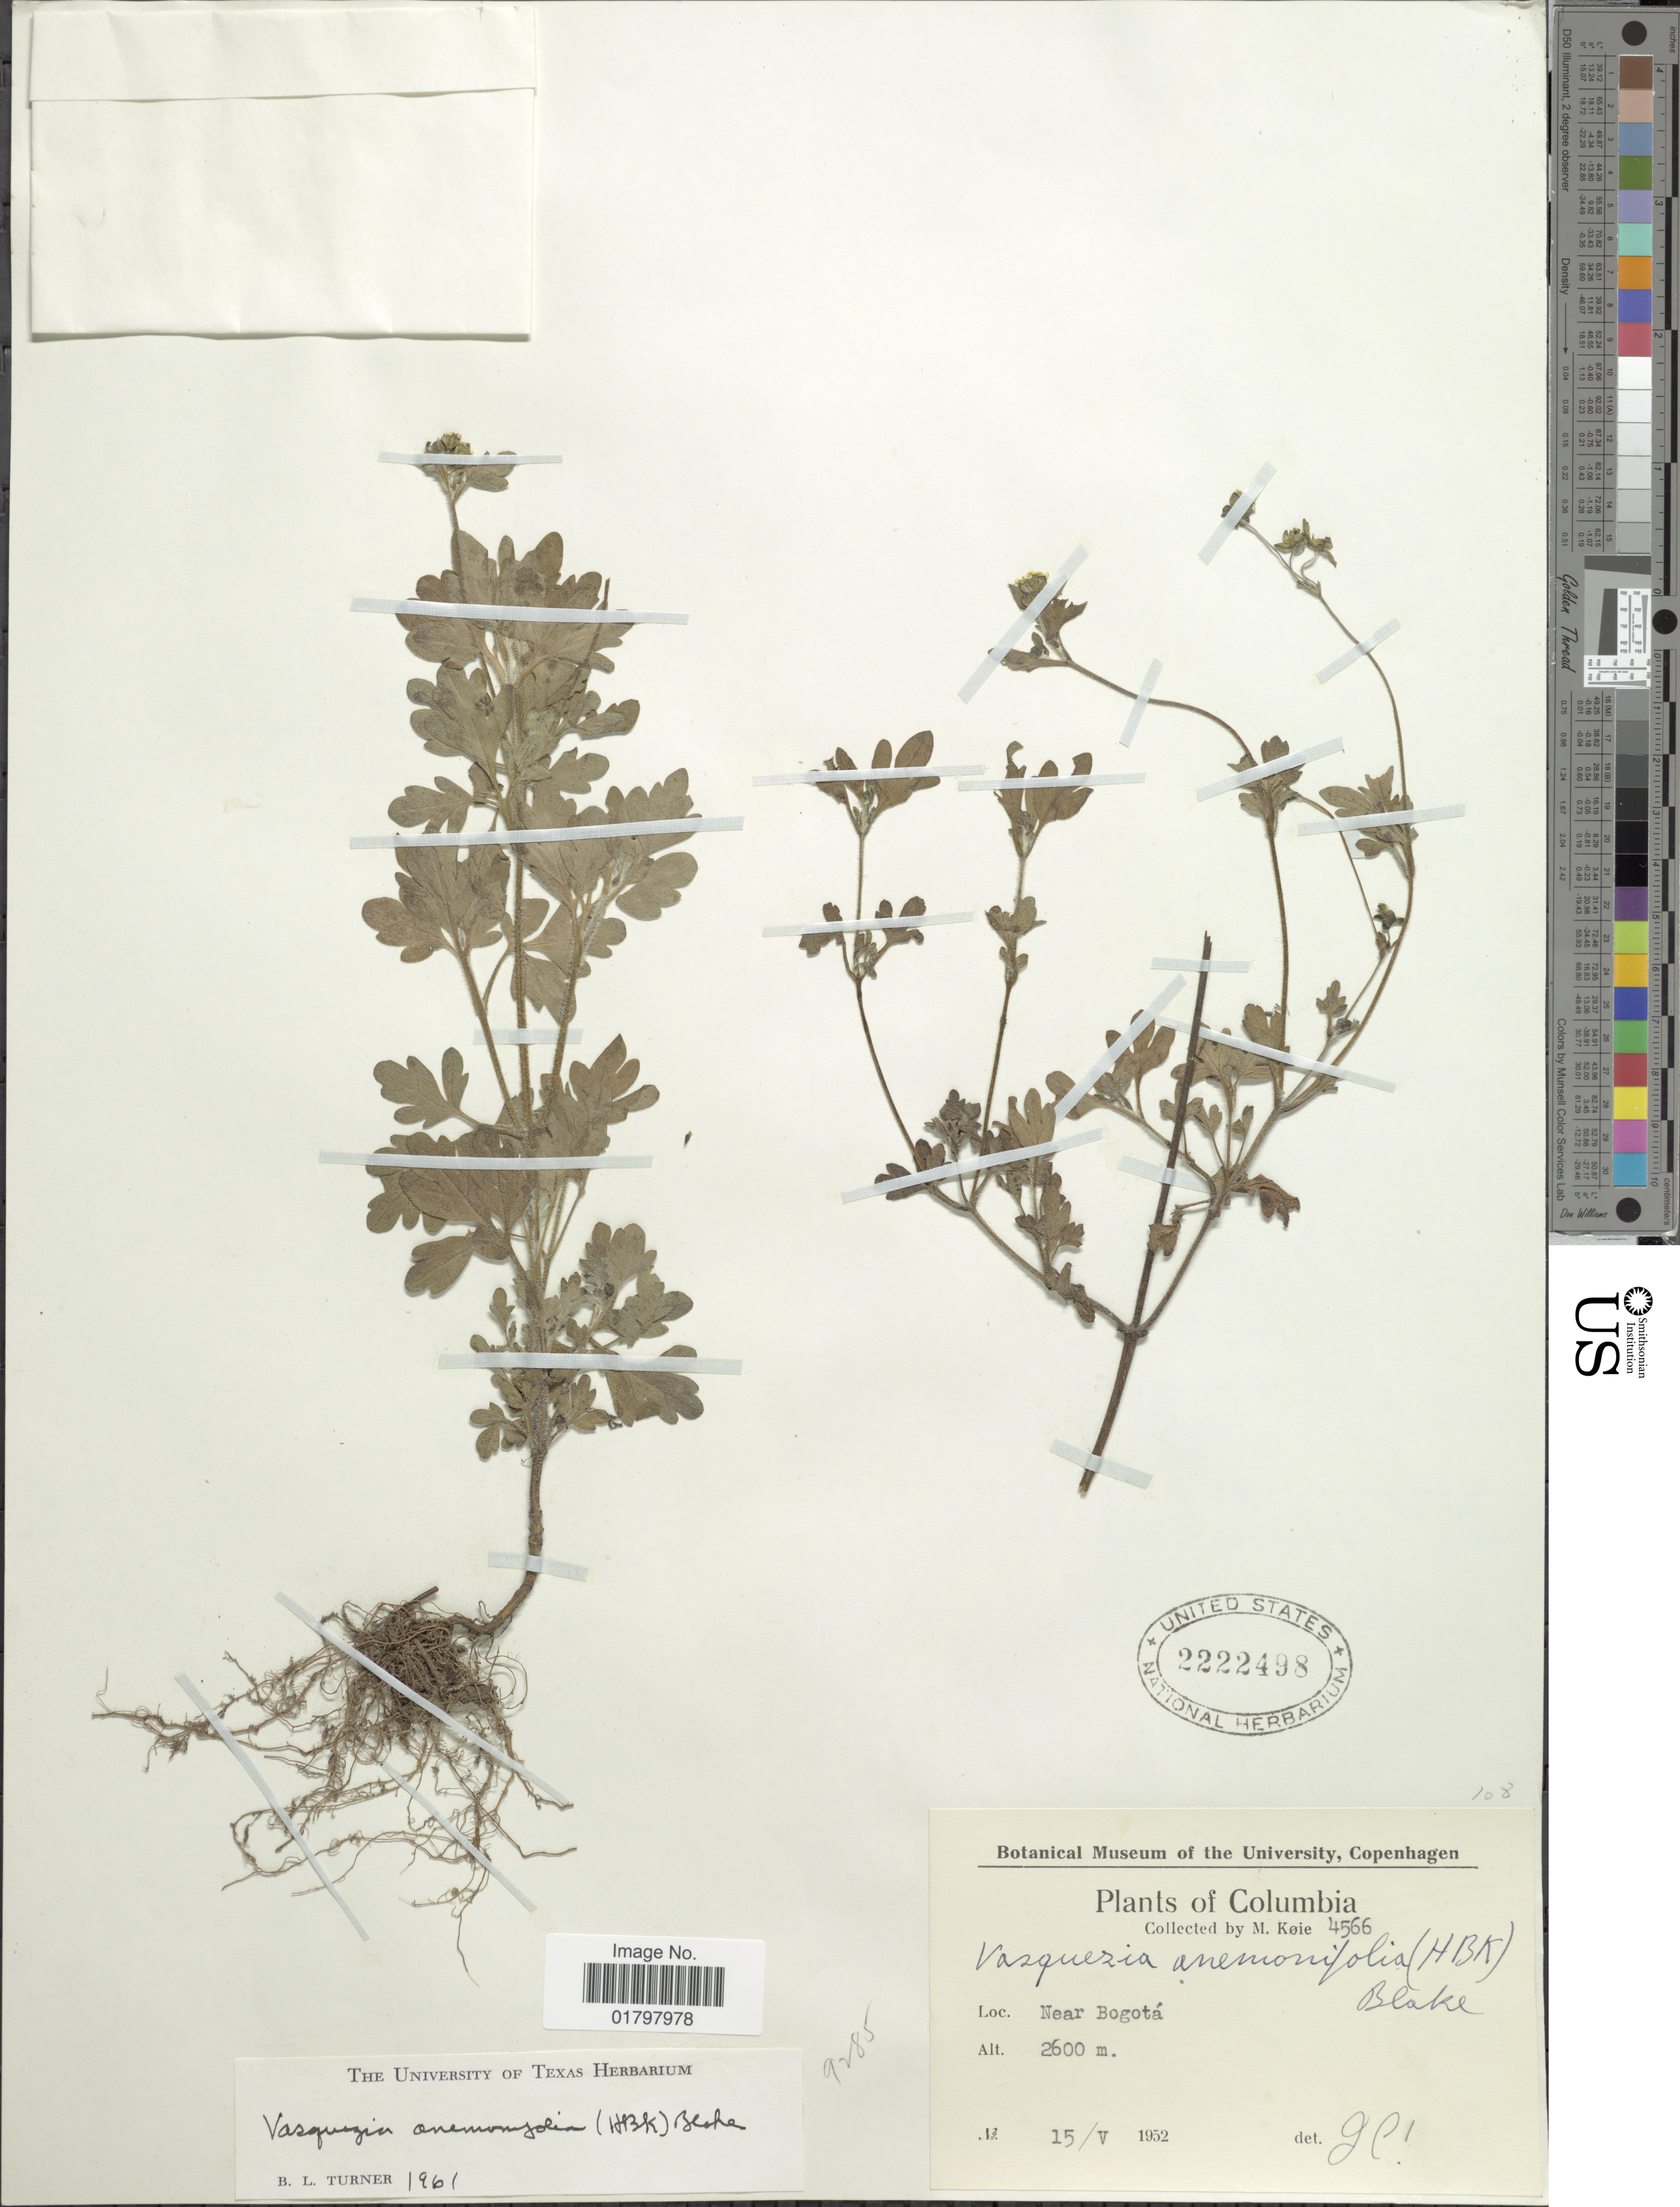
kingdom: Plantae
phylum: Tracheophyta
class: Magnoliopsida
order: Asterales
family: Asteraceae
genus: Vasquesia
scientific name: Vasquesia anemonifolia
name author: (Kunth) Less.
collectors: M. Köie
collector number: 4566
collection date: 1952-05-15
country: Colombia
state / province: Bogota D.C.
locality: Near Bogotá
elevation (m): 2600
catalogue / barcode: US 2222498